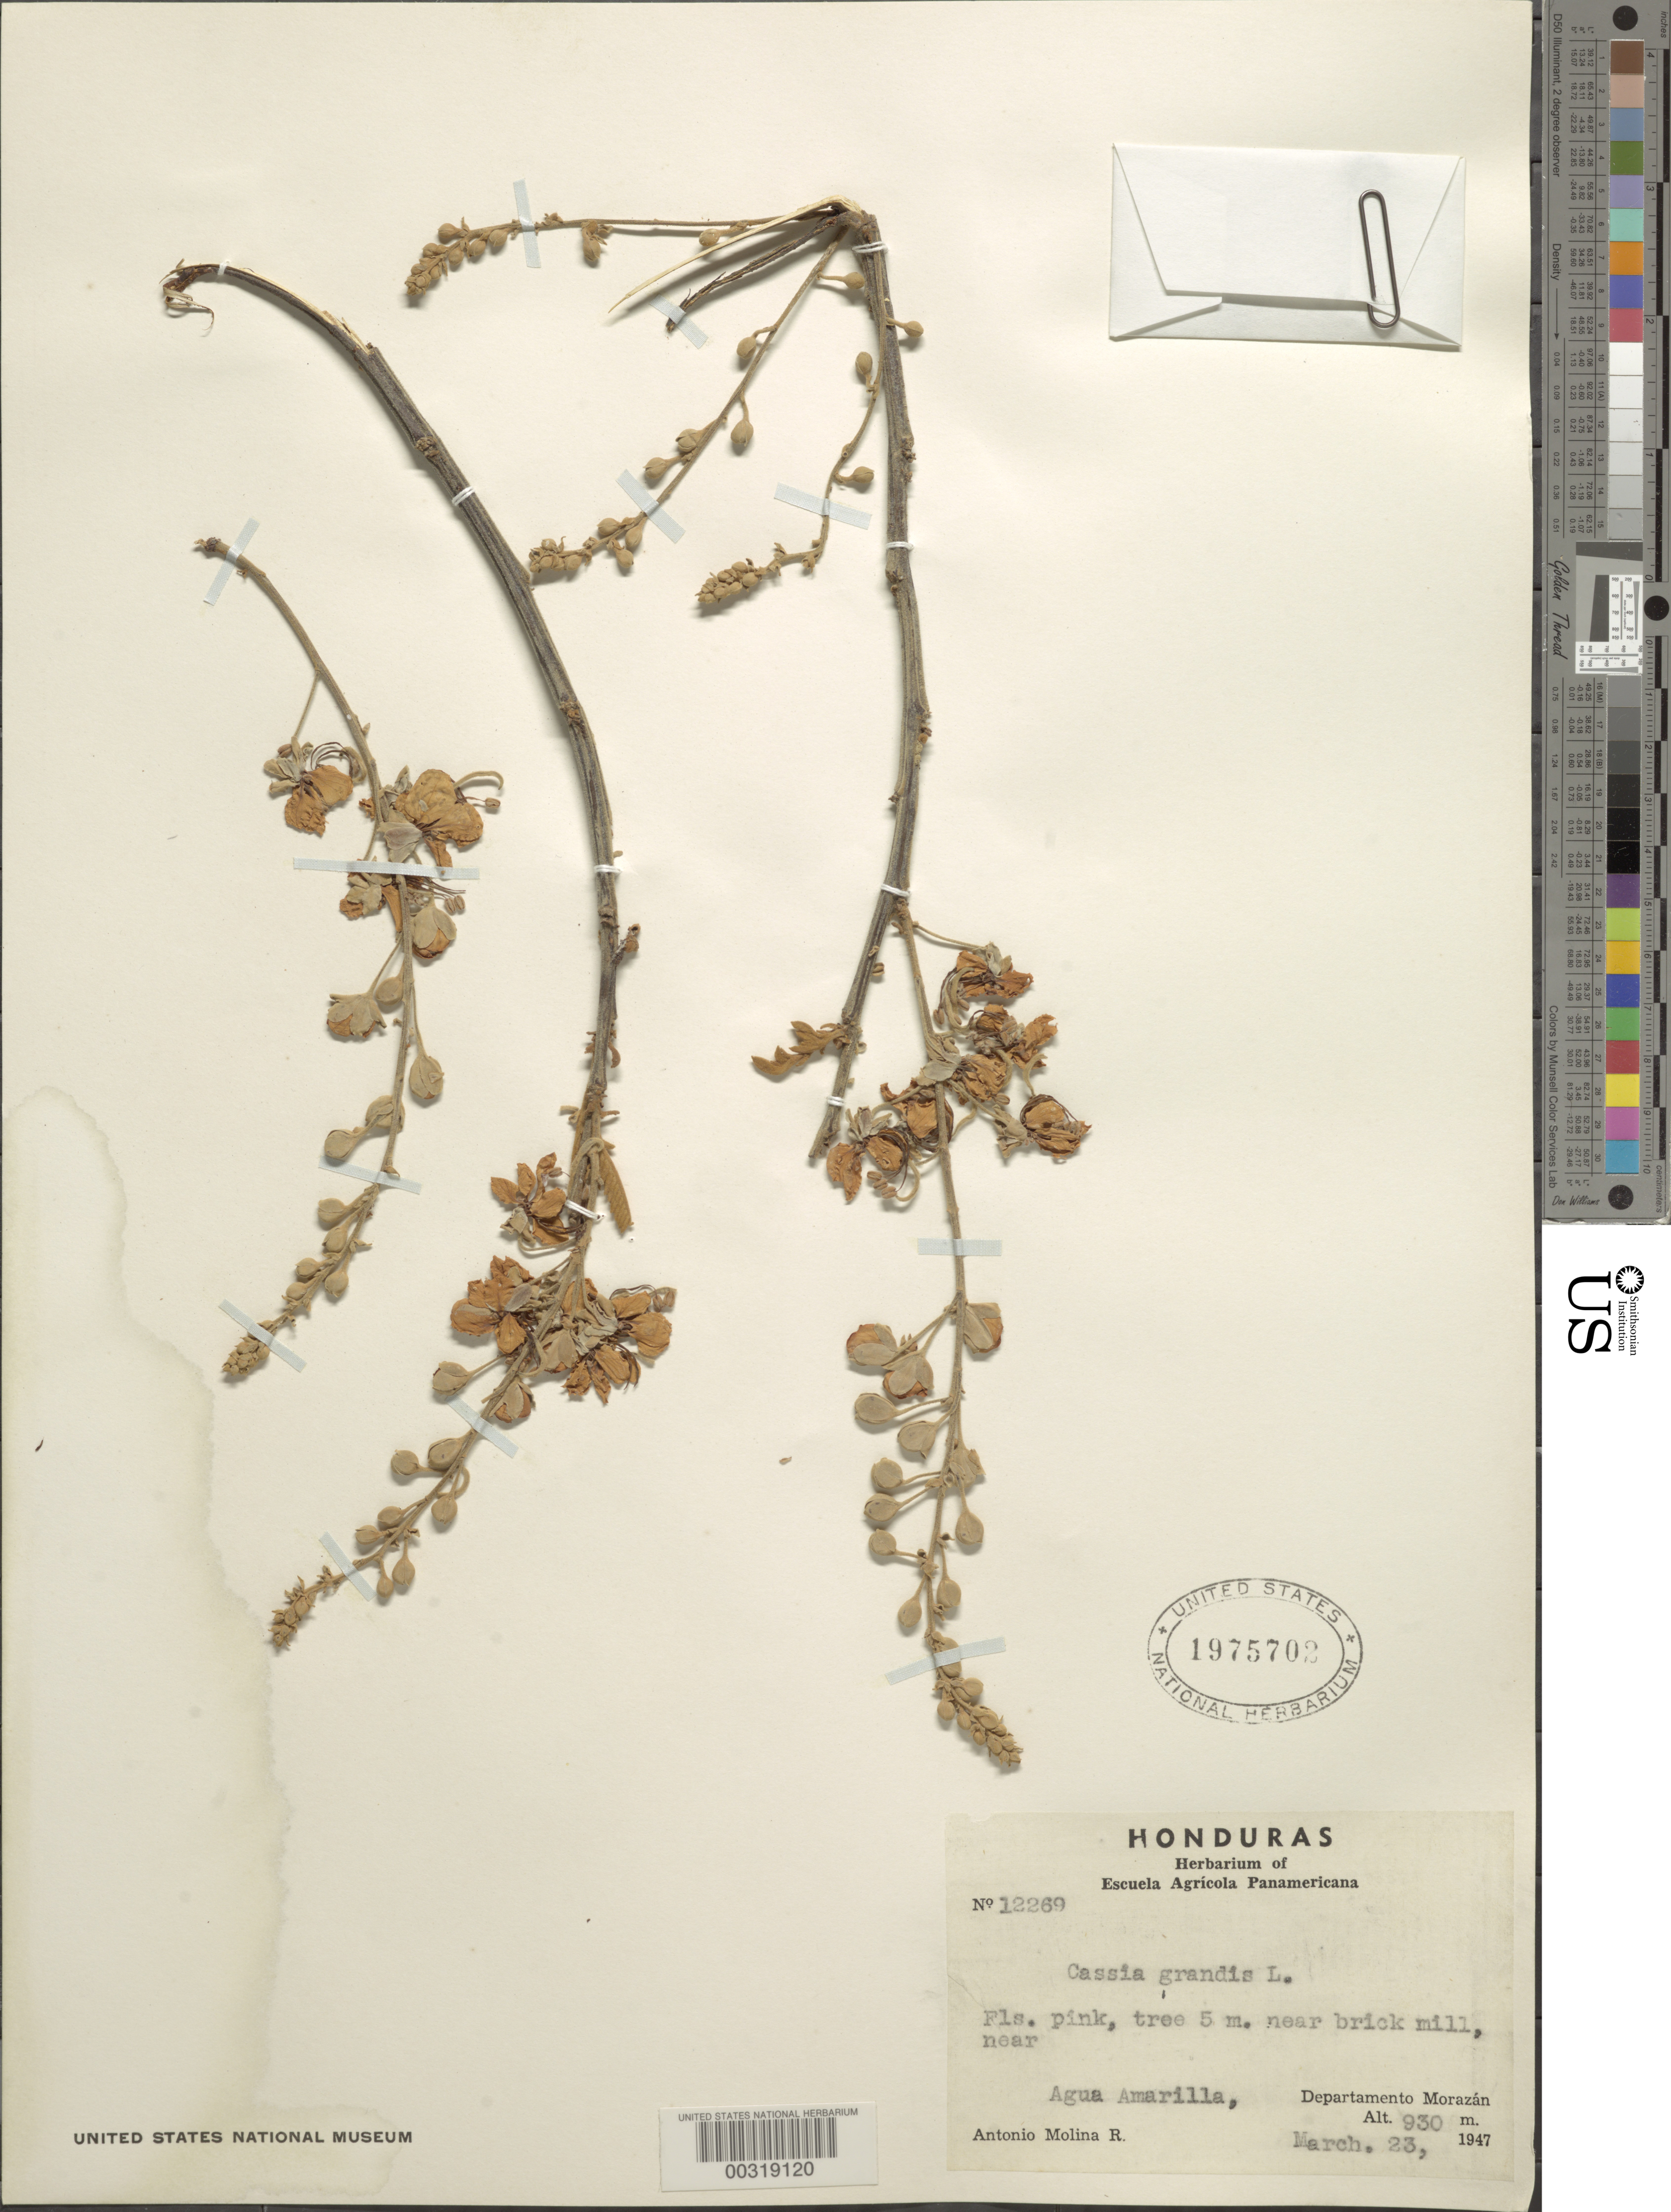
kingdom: Plantae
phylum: Tracheophyta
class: Magnoliopsida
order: Fabales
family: Fabaceae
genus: Cassia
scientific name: Cassia grandis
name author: L. f.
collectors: A. Molina R.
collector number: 12269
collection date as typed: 23 Mar 1947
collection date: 1947-03-23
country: Honduras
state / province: Fco. Morazán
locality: Agua Amarilla , near brick mill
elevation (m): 930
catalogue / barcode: US 1975702